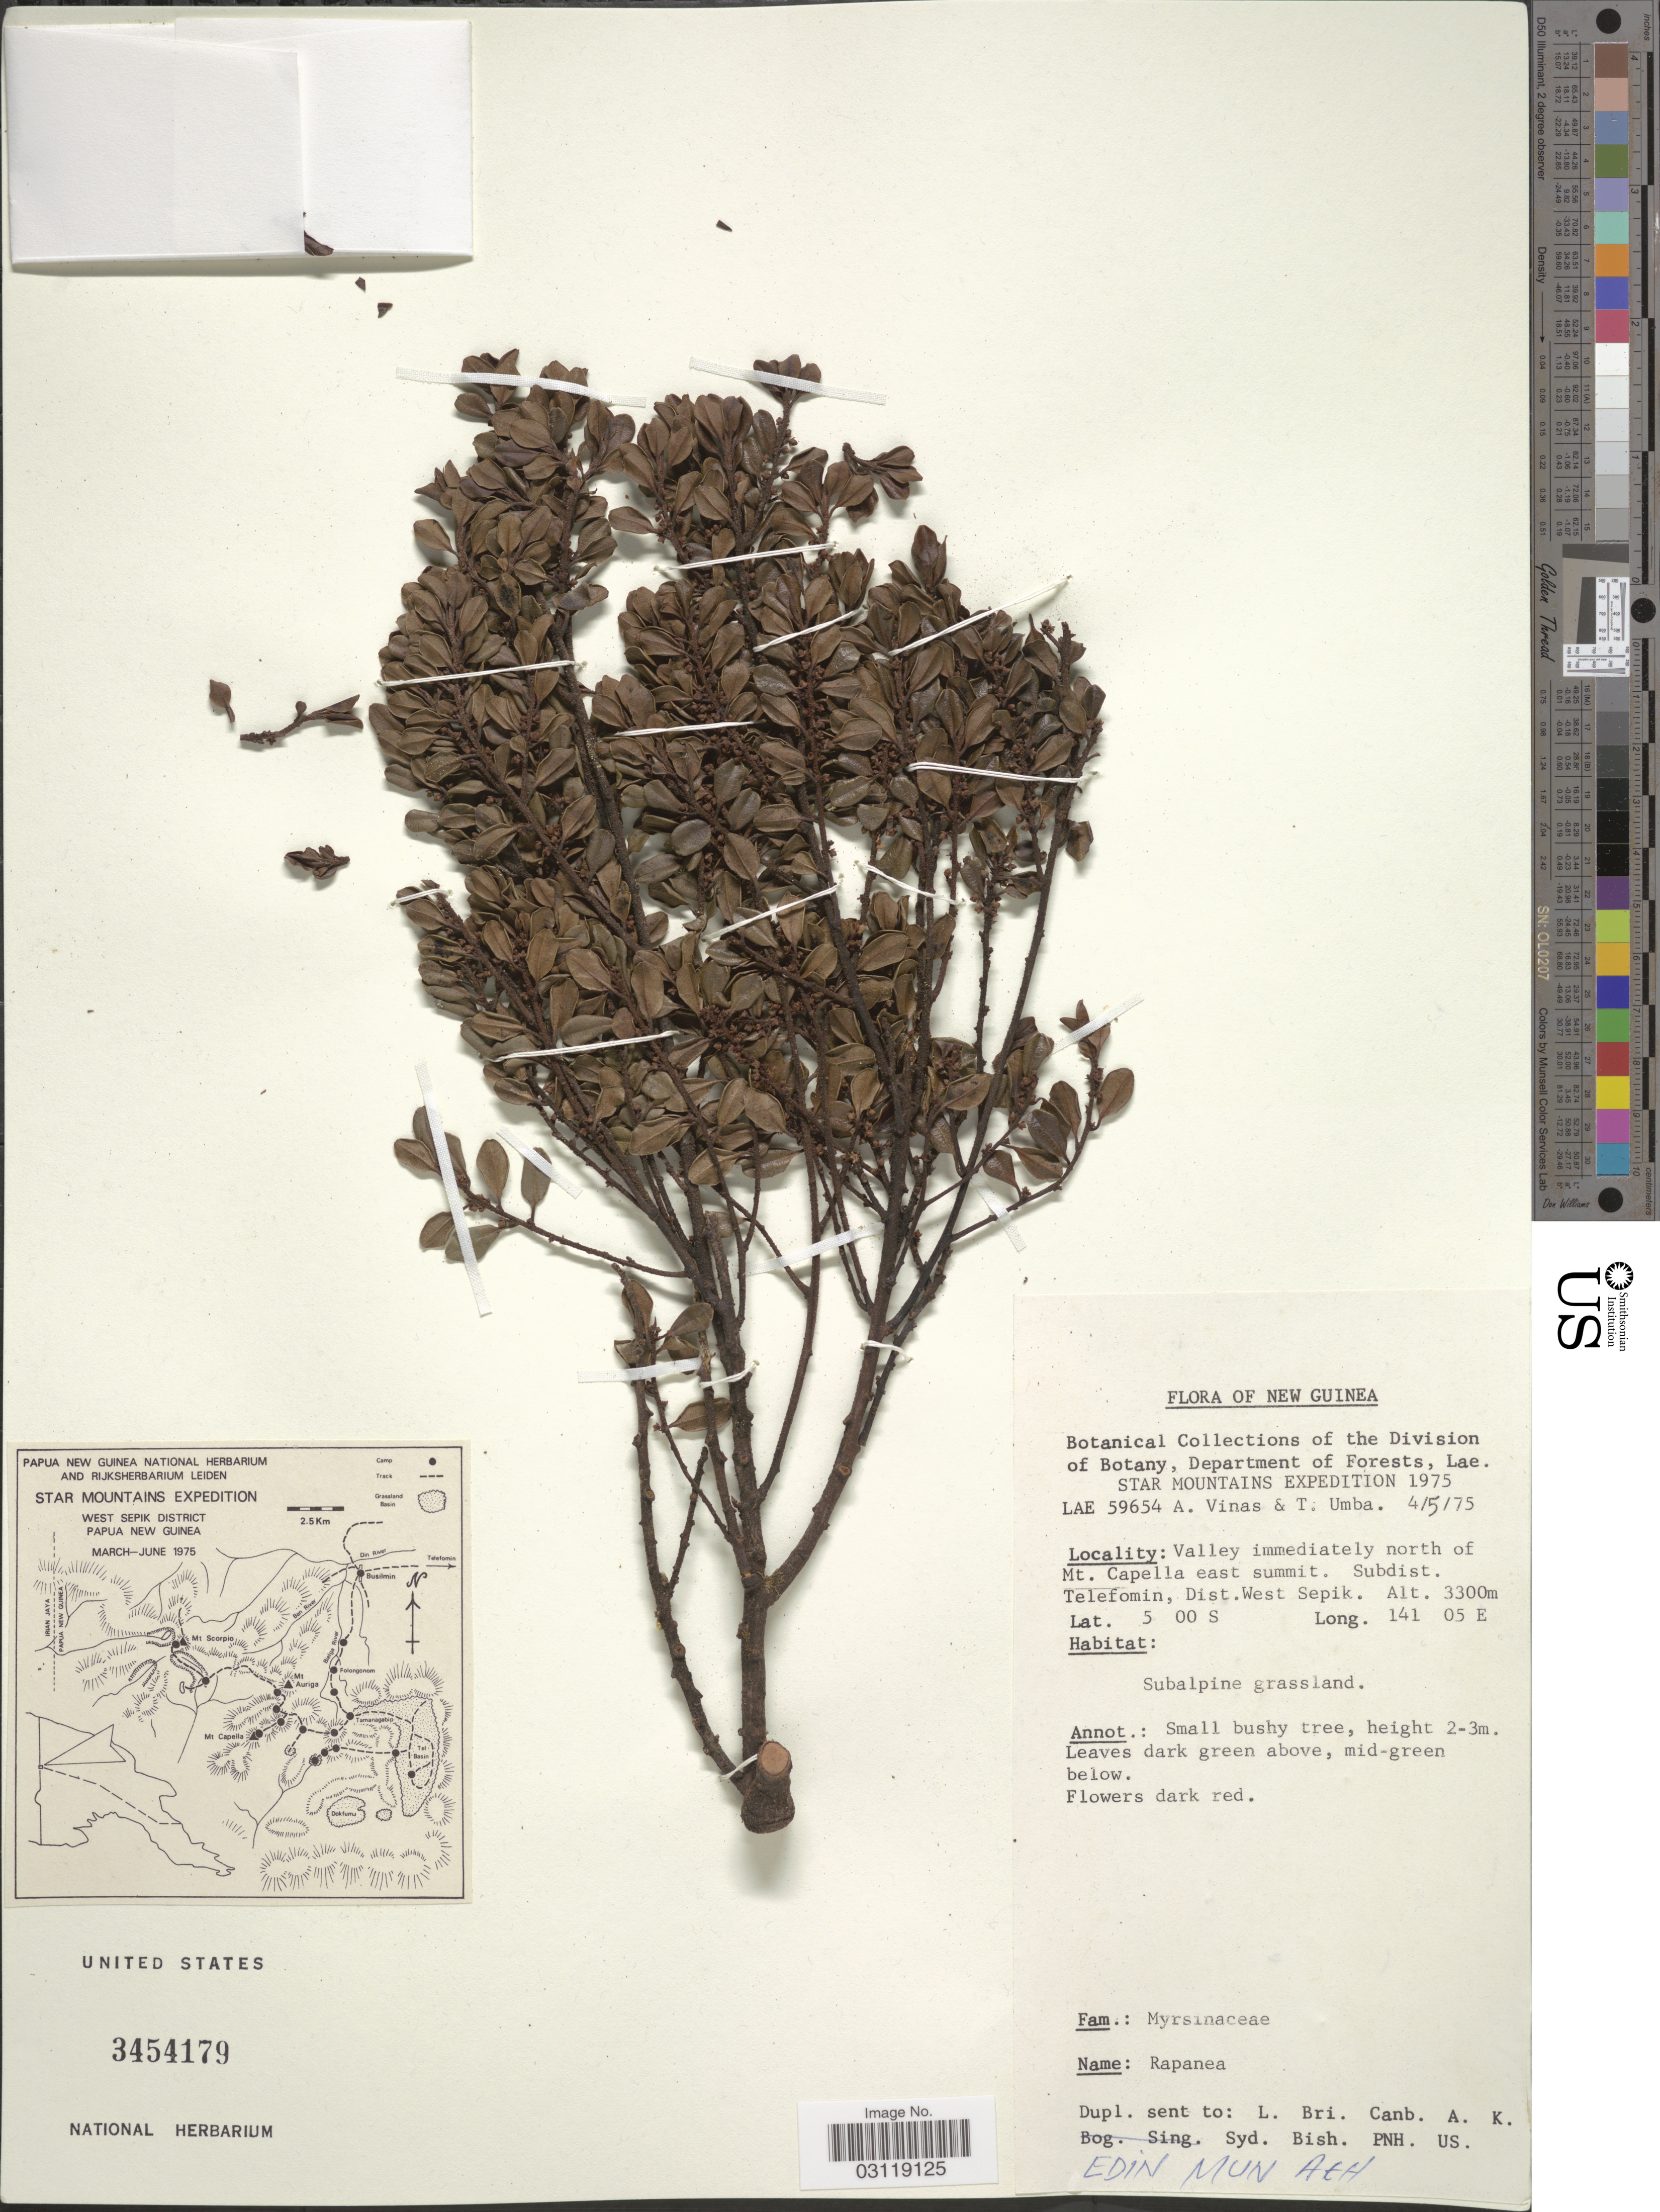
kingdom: Plantae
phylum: Tracheophyta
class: Magnoliopsida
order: Ericales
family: Primulaceae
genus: Rapanea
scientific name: Rapanea sp.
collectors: A. Vinas & T. Umba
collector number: LAE 59654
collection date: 1975-05-04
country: Papua New Guinea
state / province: Sandaun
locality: New Guinea. Valley immediately north of Mt. Capella east summit. Subdist. Telefomin. Star Mountains.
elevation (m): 3300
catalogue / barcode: US 3454179